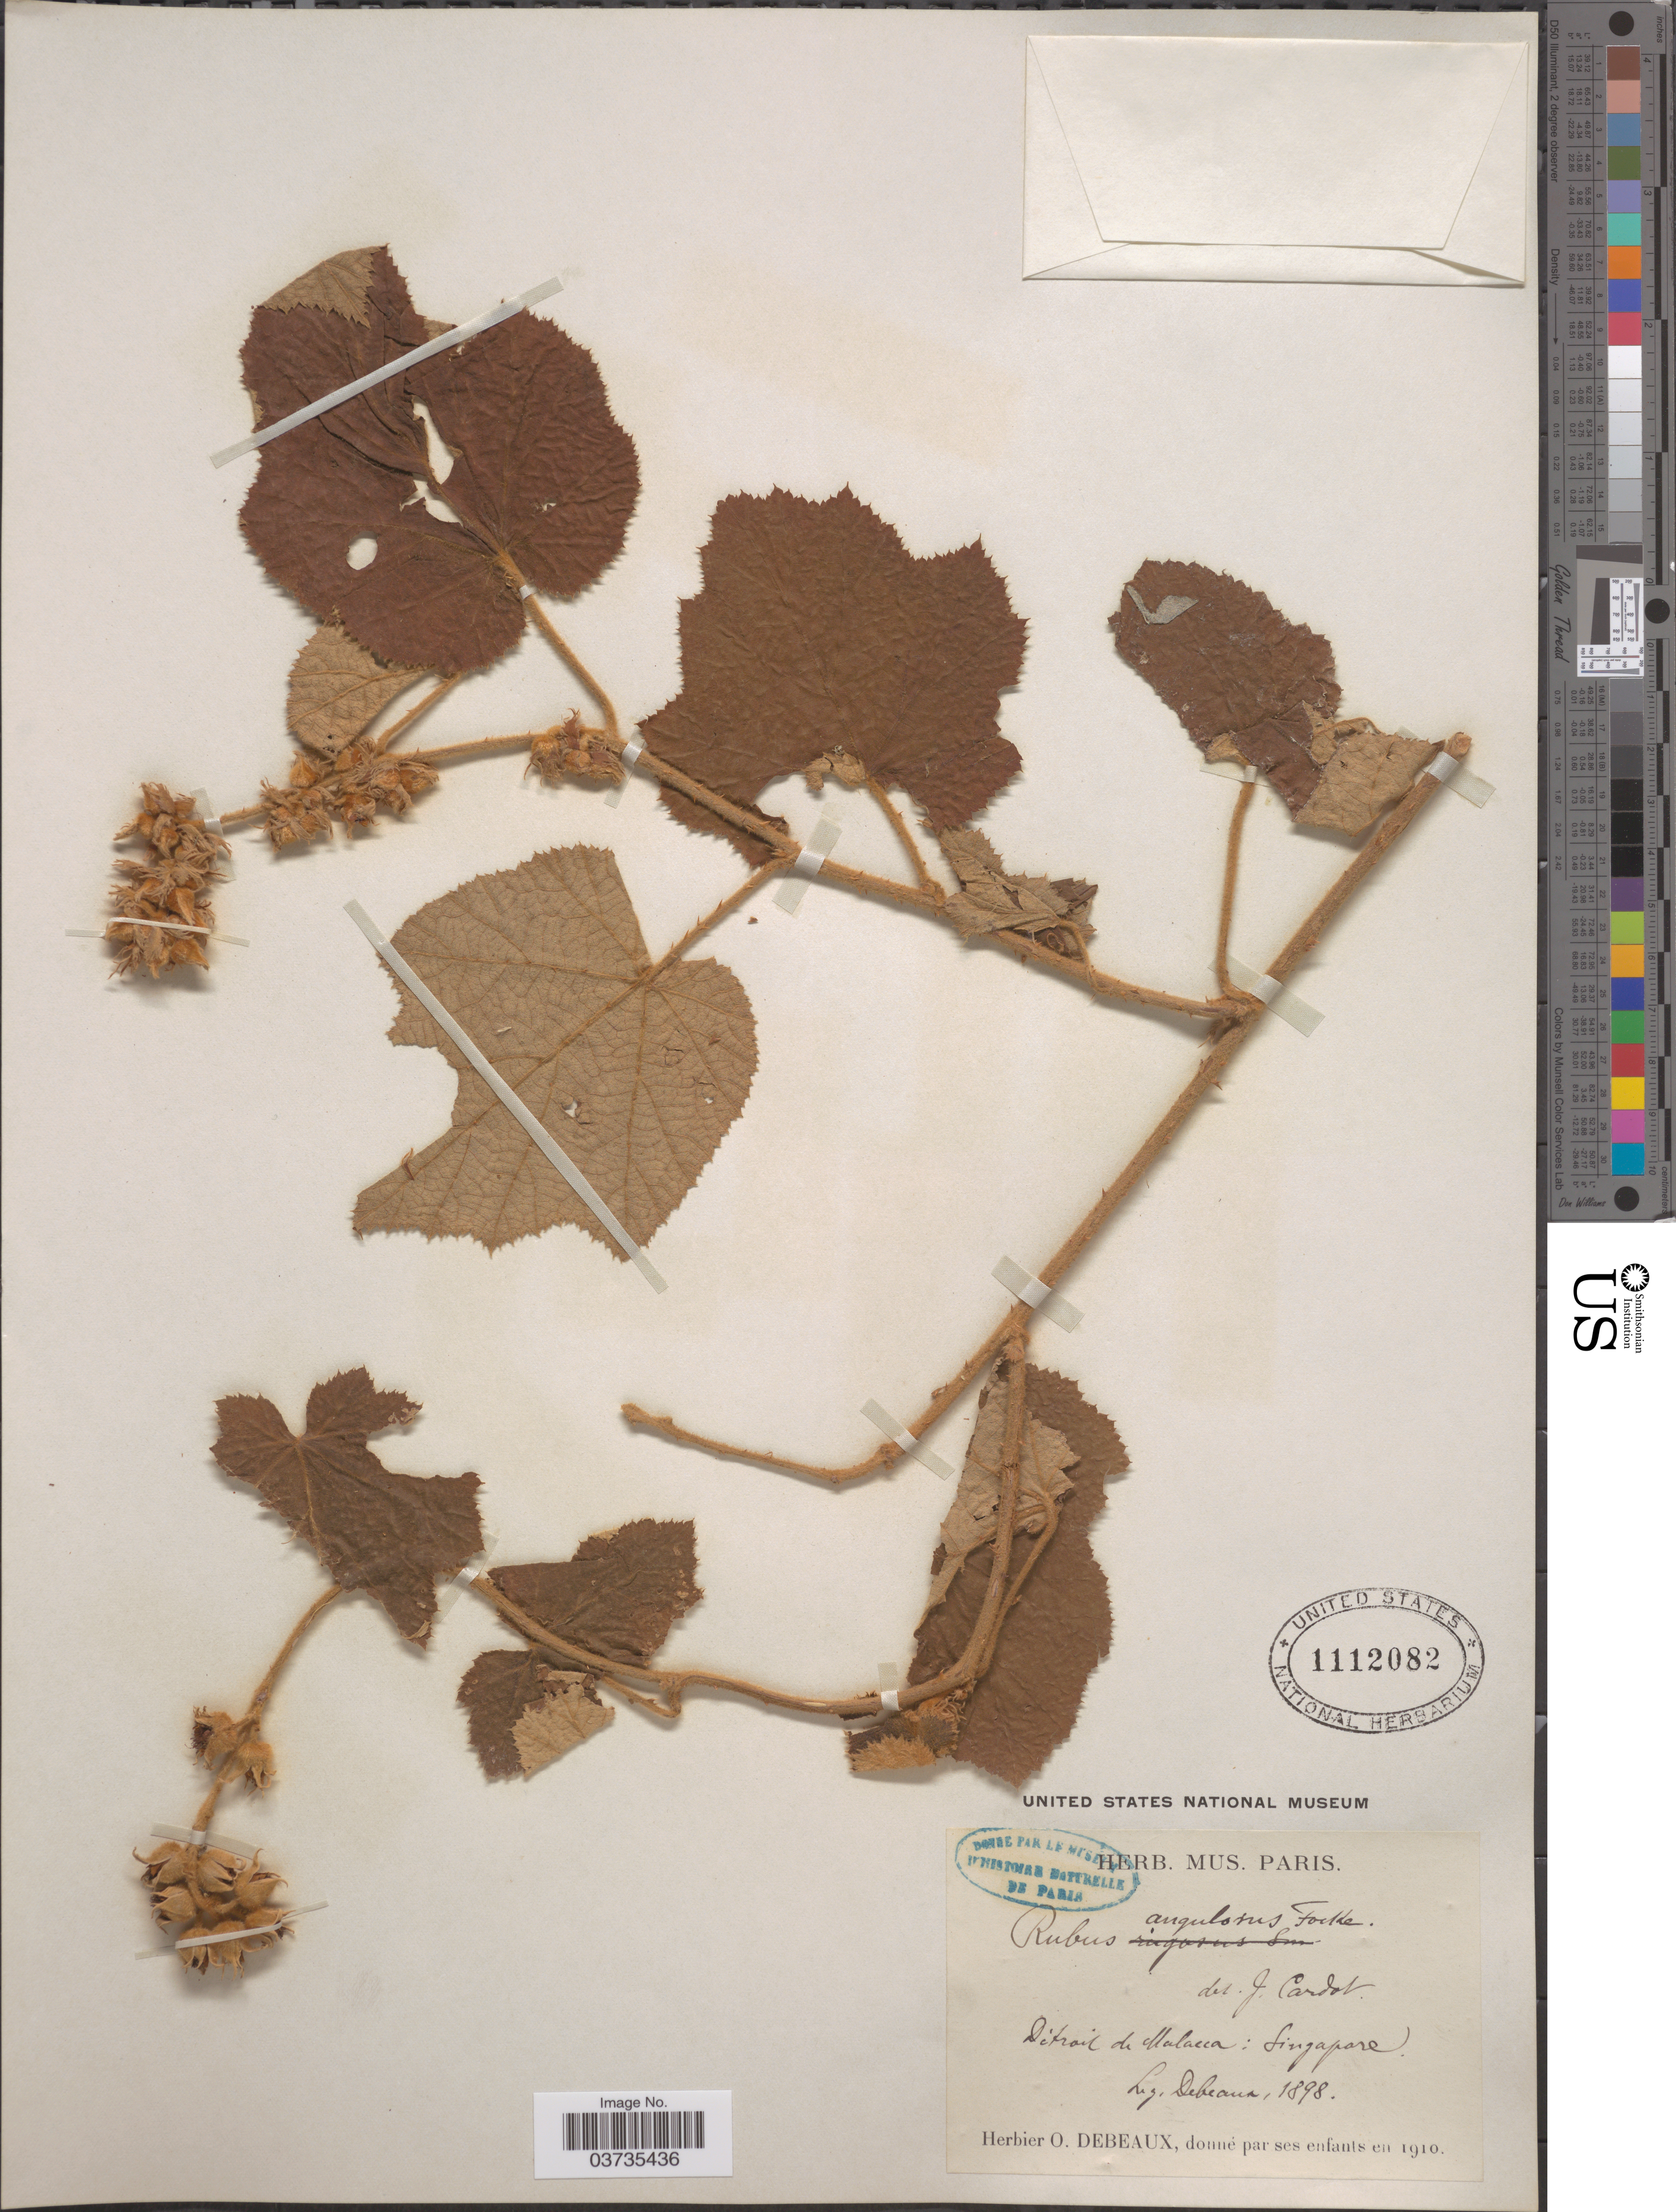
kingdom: Plantae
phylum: Tracheophyta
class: Magnoliopsida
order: Rosales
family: Rosaceae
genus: Rubus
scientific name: Rubus angulosus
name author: Gremli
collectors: O. Debeaux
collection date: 1898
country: Singapore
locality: Ditroit de Malacca.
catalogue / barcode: US 1112082